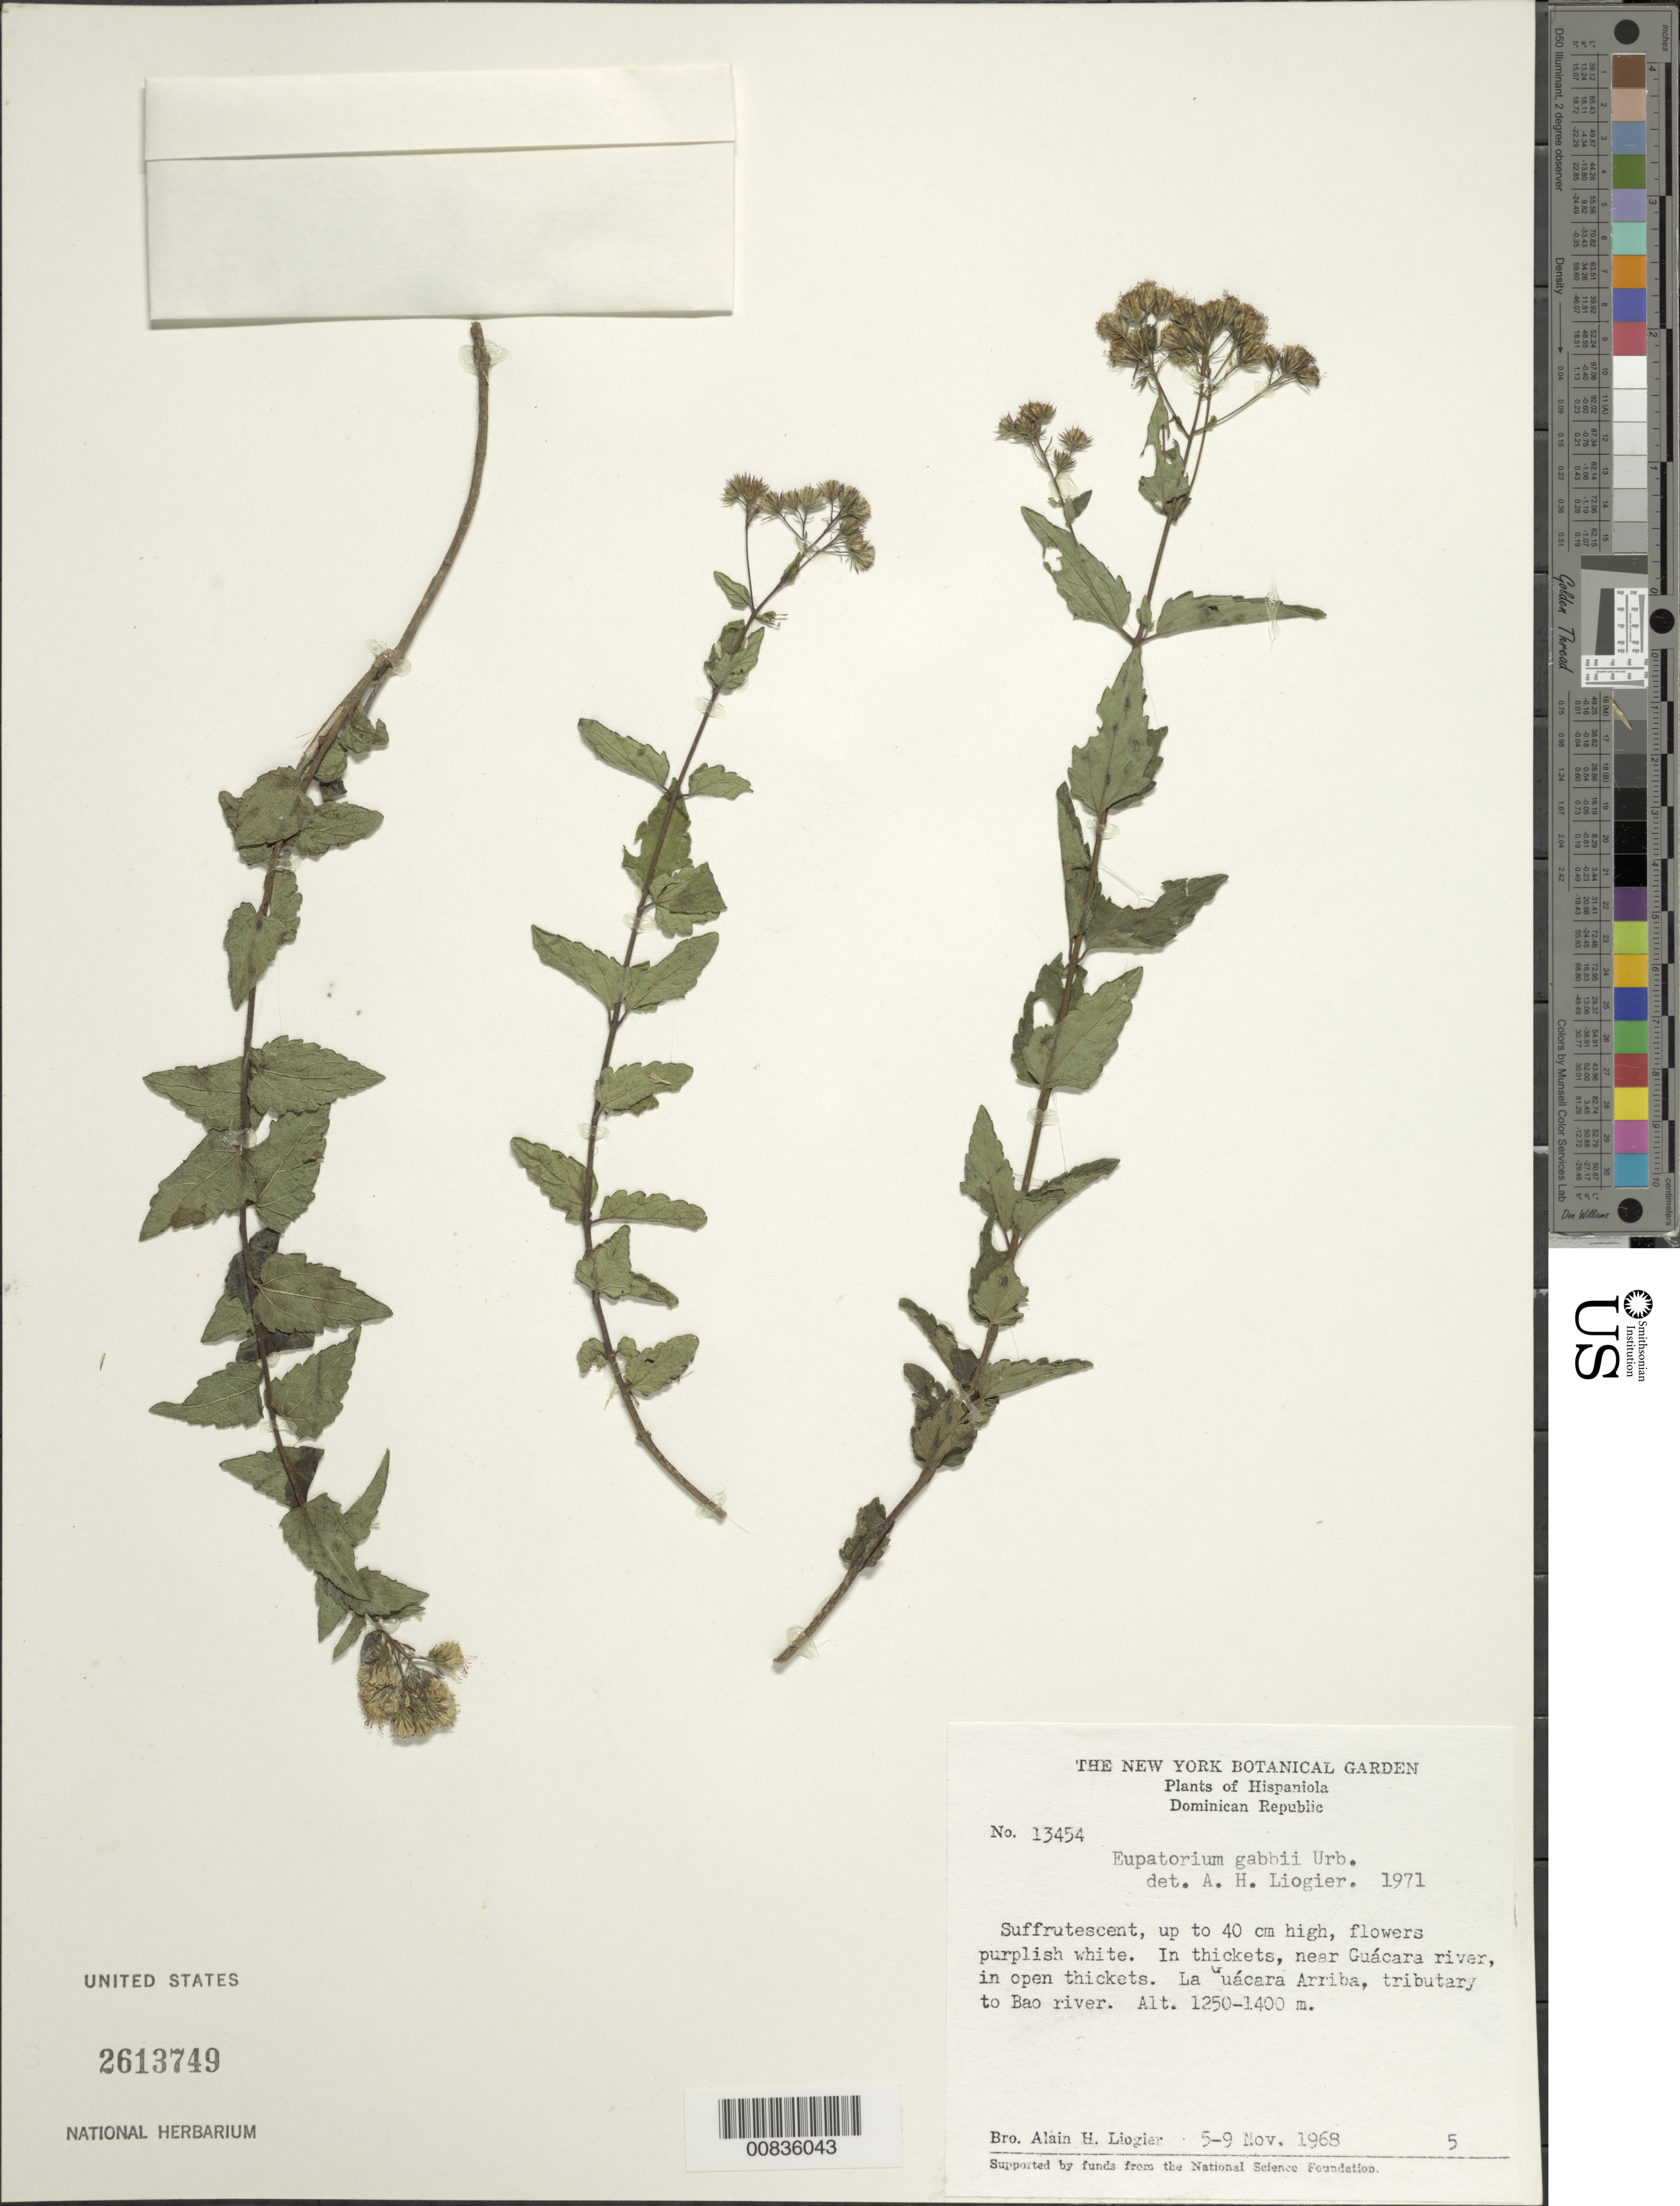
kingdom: Plantae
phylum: Tracheophyta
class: Magnoliopsida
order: Asterales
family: Asteraceae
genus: Koanophyllon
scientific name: Koanophyllon gabbii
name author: (Urb.) R.M. King & H. Rob.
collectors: A. H. Liogier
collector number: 13454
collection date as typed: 05 Nov 1968 to 09 Nov 1968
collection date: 1968-11-05/1968-11-09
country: Dominican Republic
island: Hispaniola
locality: Guácara River, La Guácara Arriba, tributary to Bao river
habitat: In open thickets near river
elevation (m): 1250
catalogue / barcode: US 2613749